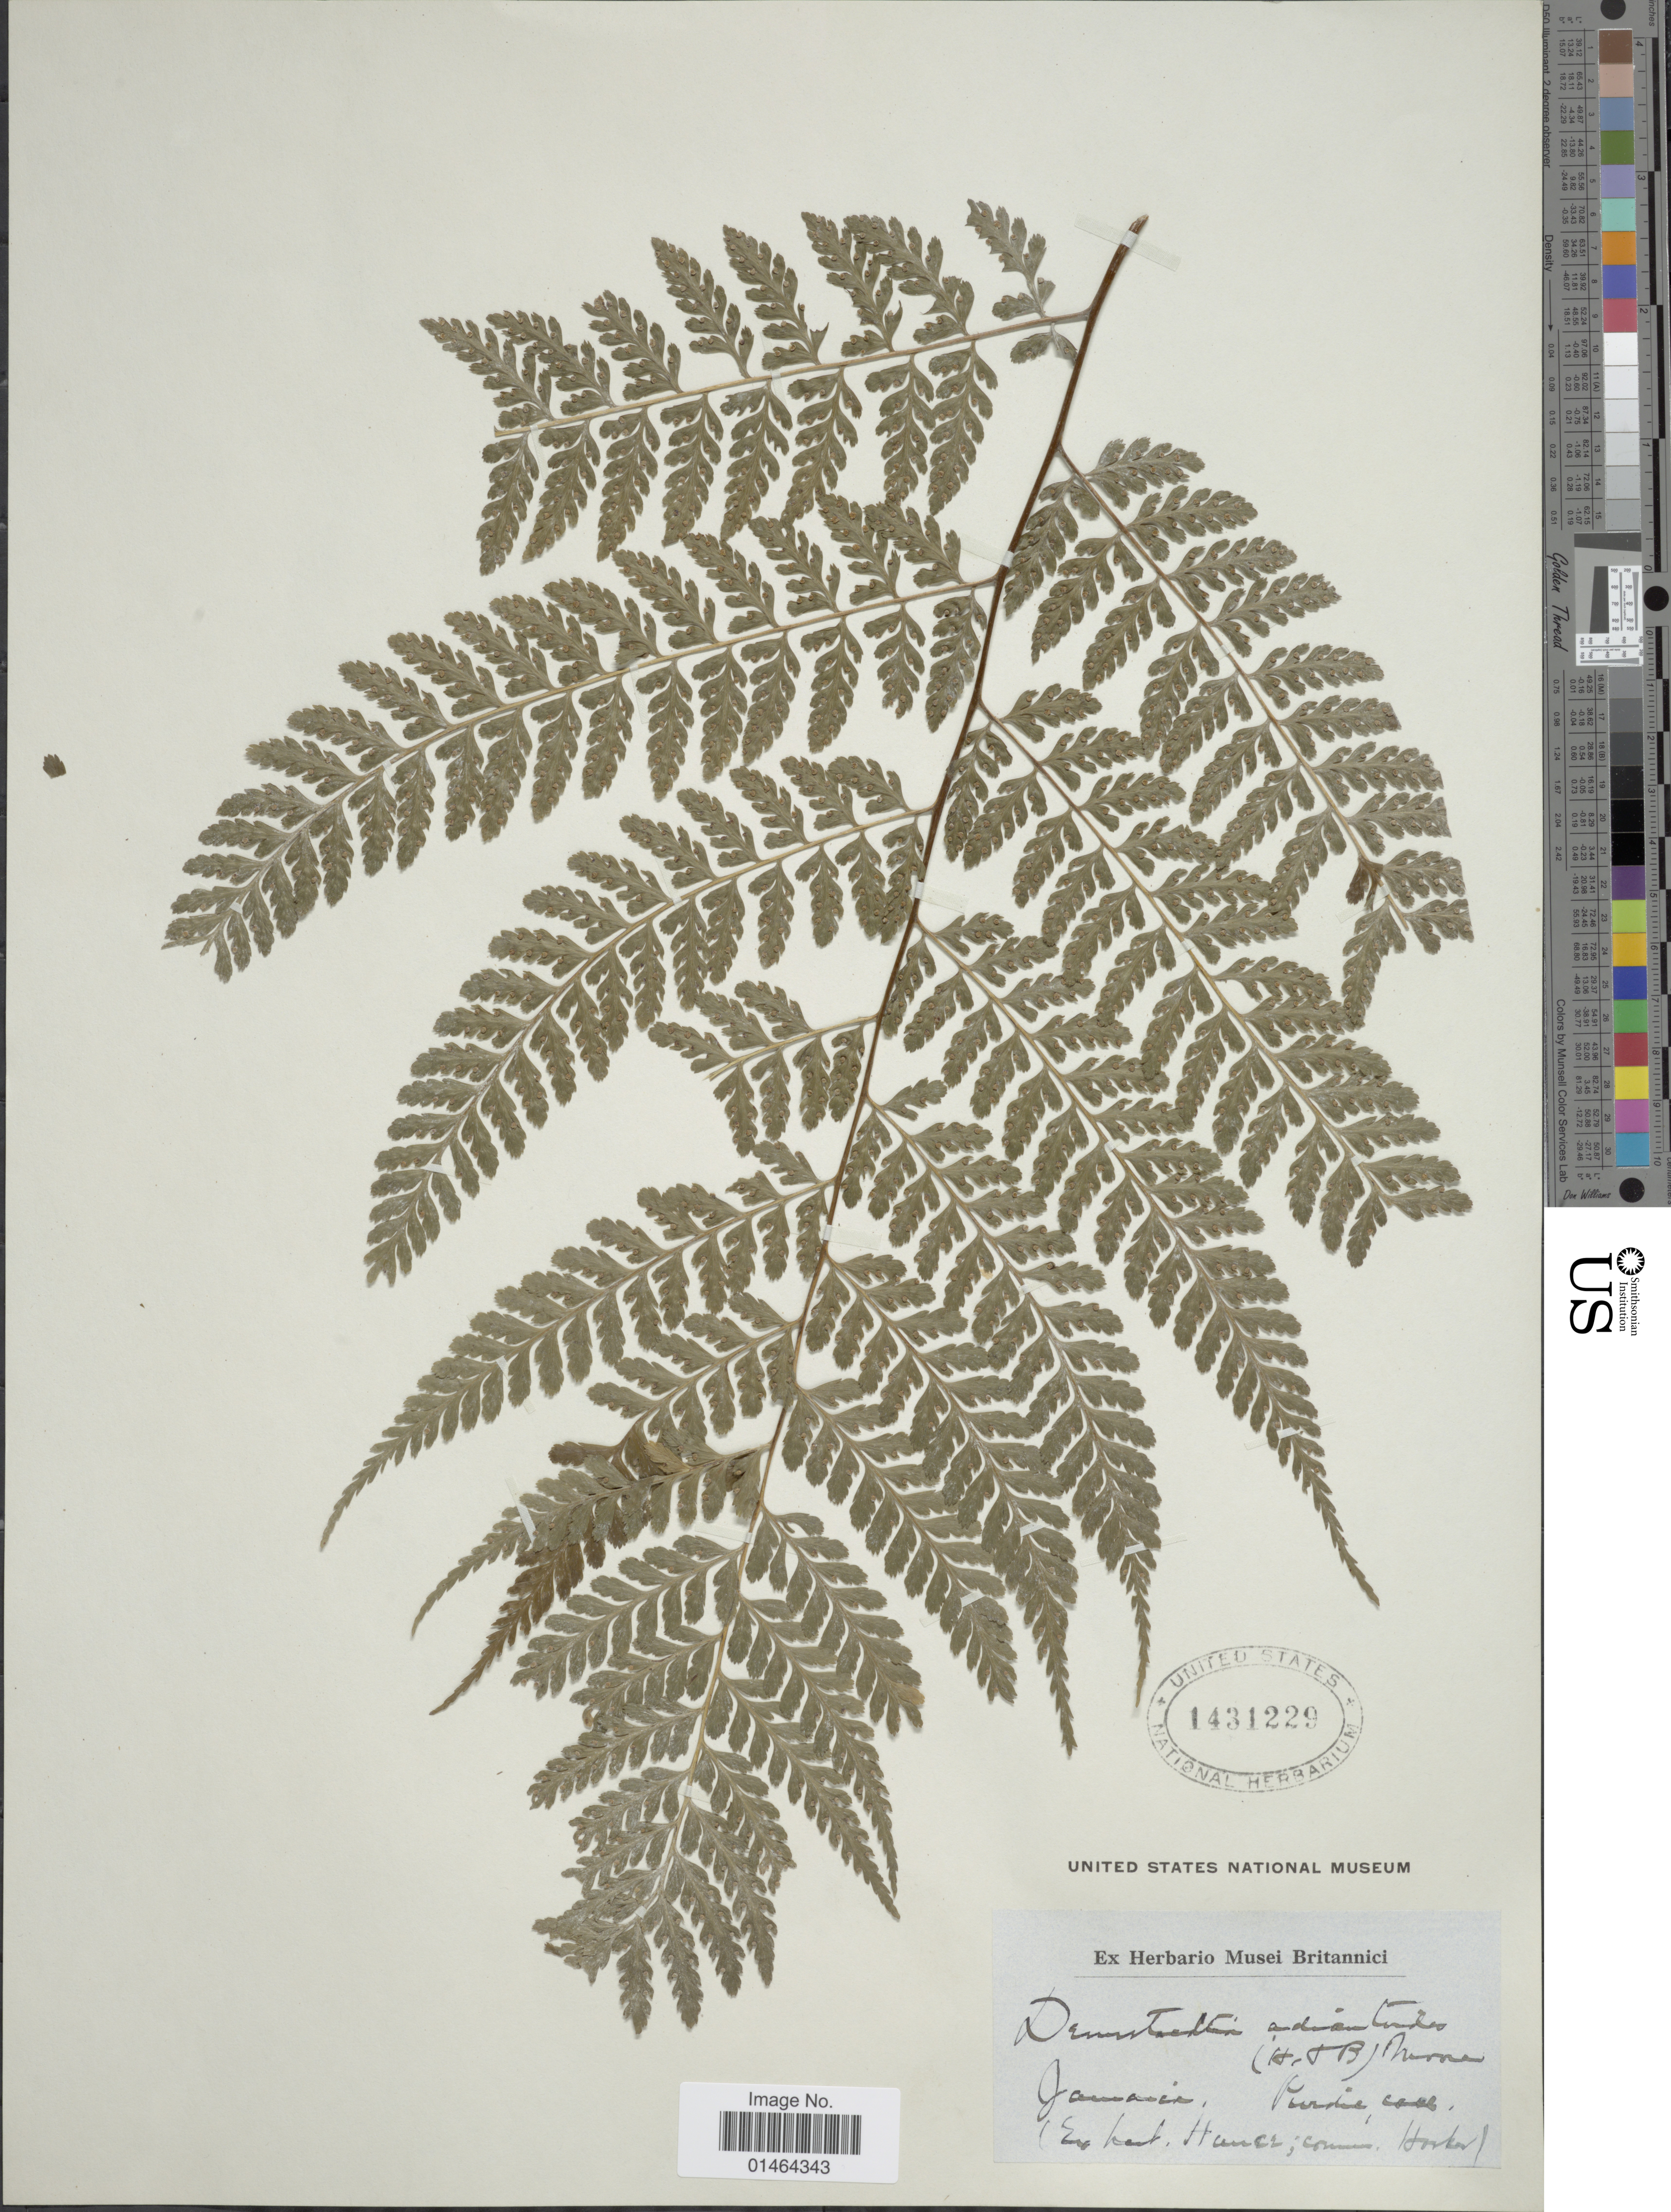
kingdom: Plantae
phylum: Tracheophyta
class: Polypodiopsida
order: Polypodiales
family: Dennstaedtiaceae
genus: Dennstaedtia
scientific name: Dennstaedtia bipinnata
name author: (Cav.) Maxon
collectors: W. Purdie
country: Jamaica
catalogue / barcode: US 1431229